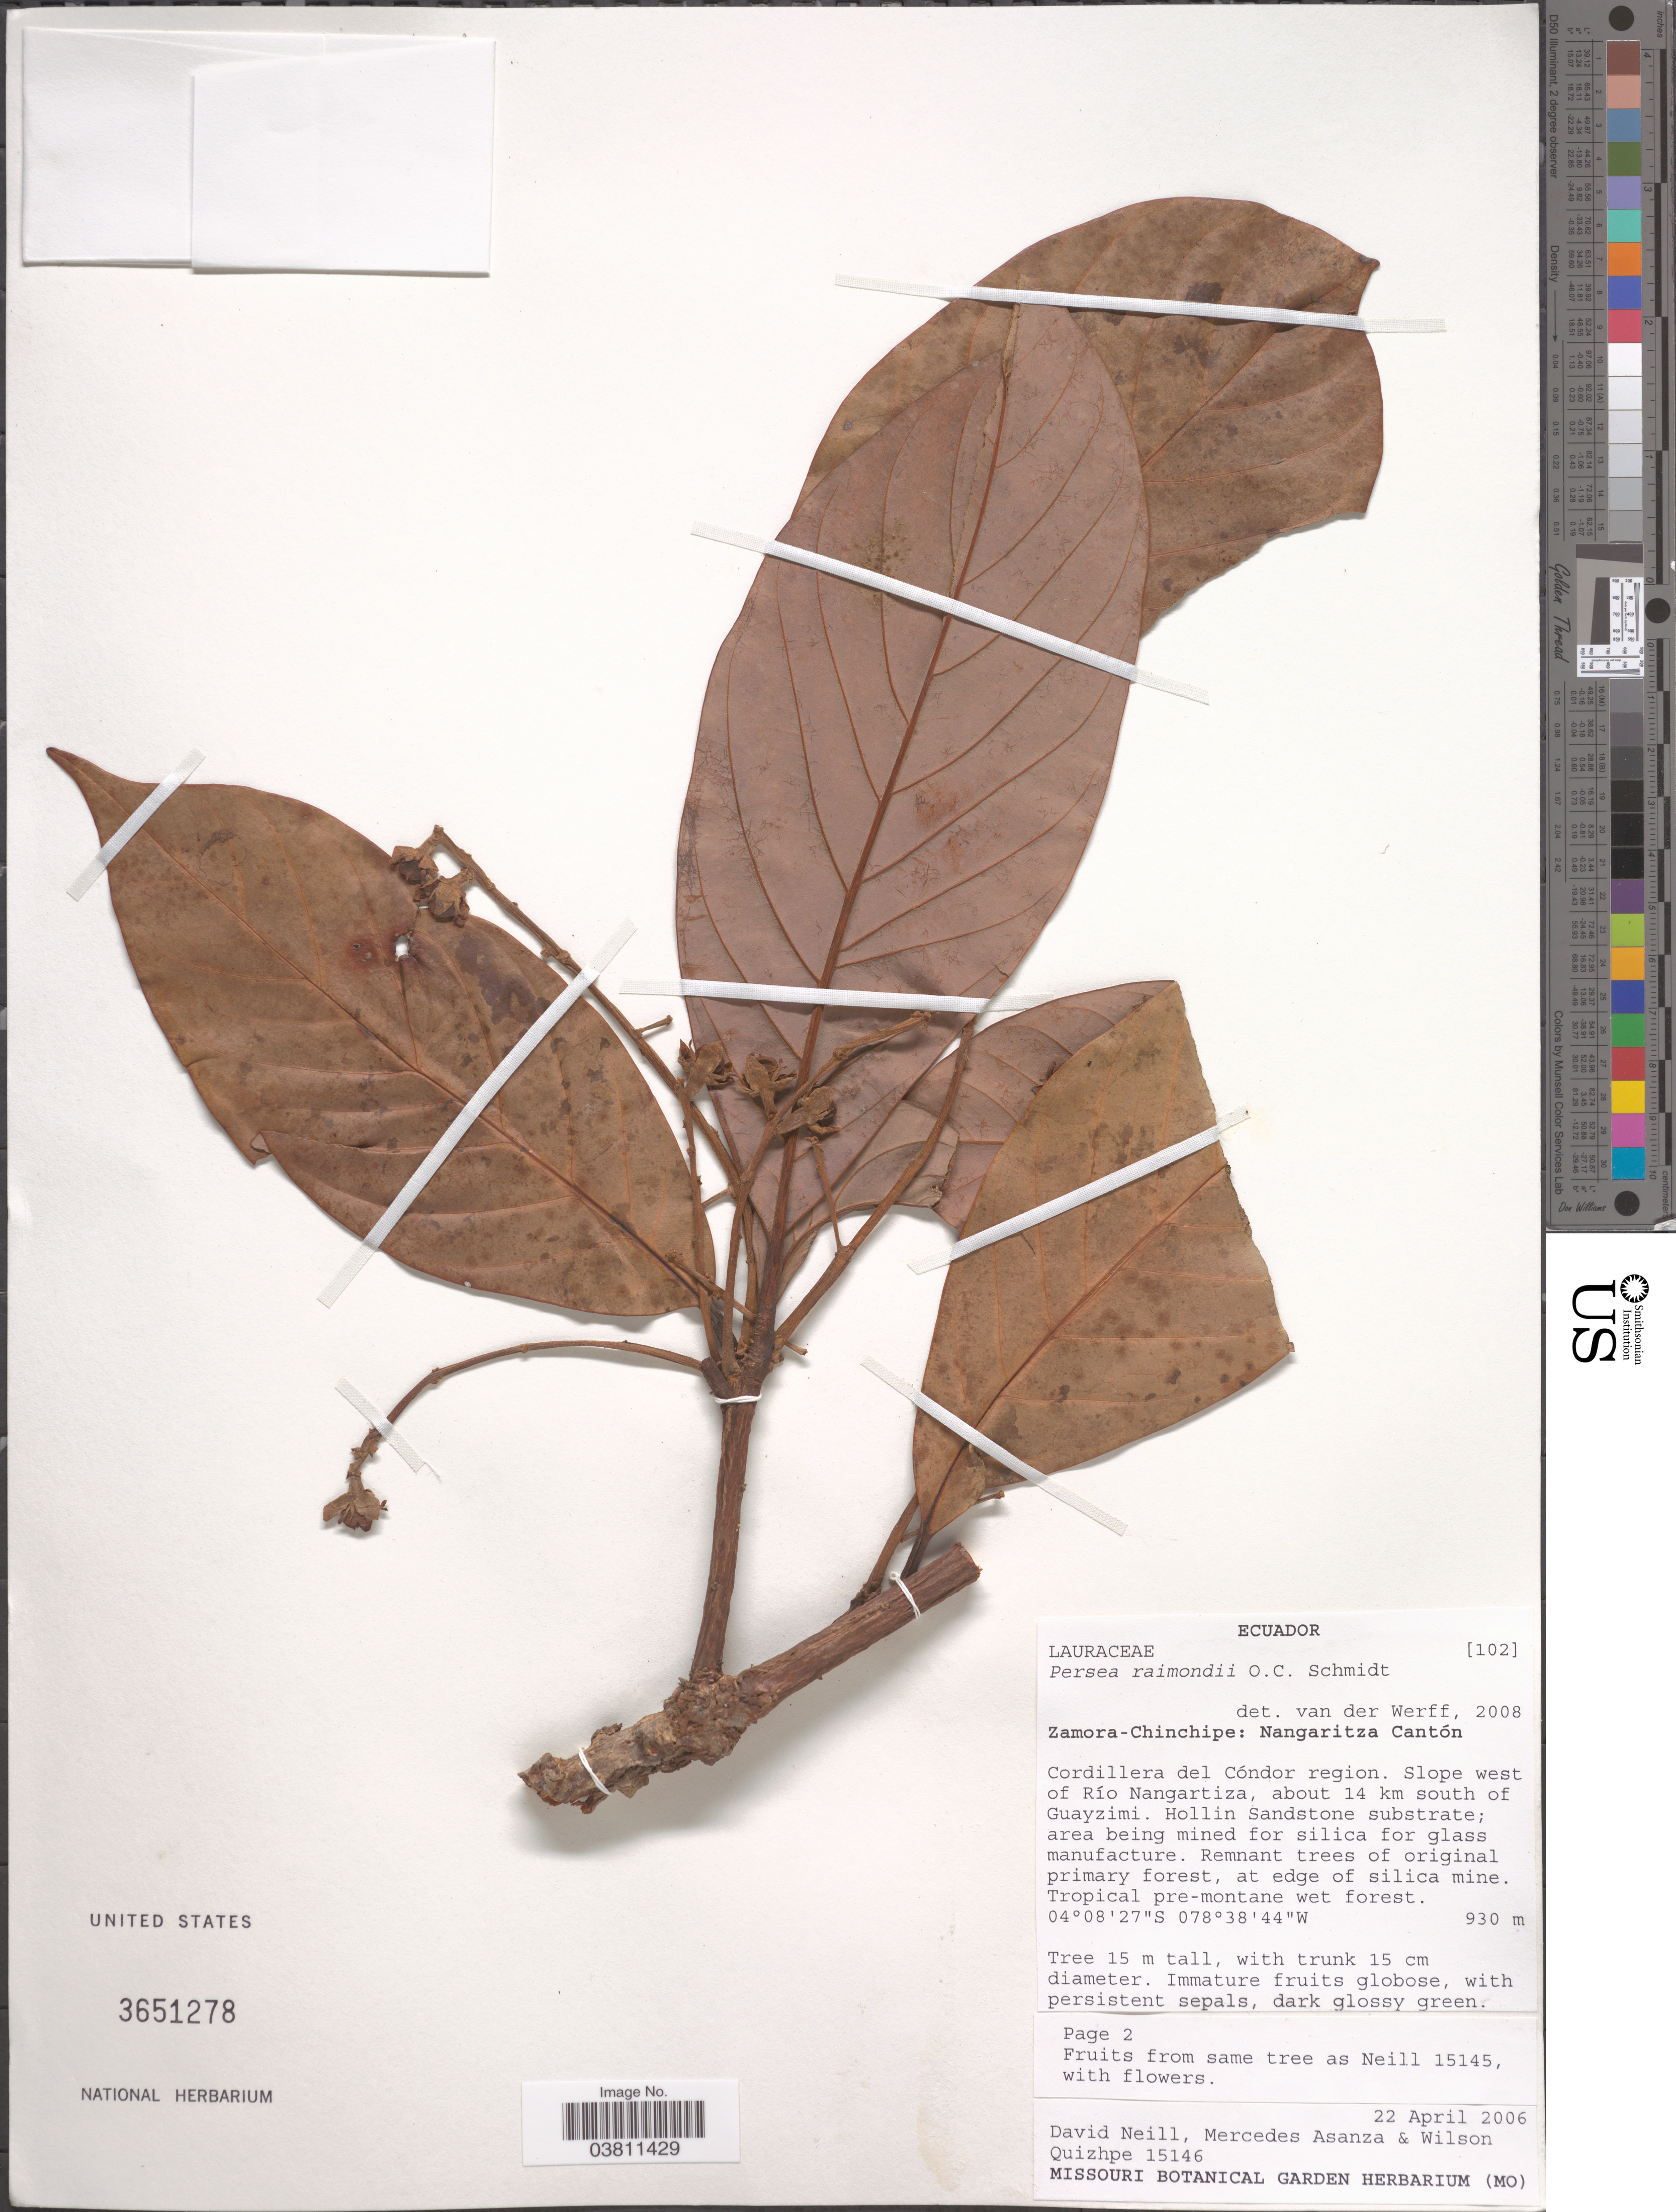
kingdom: Plantae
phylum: Tracheophyta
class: Magnoliopsida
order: Laurales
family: Lauraceae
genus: Persea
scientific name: Persea raimondii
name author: O.C. Schmidt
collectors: D. Neill, M. Asanza & W. Quizhpe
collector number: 15146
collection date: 2006-04-22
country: Ecuador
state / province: Zamora-Chinchipe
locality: Nangaritza Cantón. Cordillera del Cóndor region. Slope west of Río Nangartiza, about 14 km south of Guayzimi. Hollin Sandstone substrate; area being mined for silica for glass manufacture.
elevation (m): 930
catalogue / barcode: US 3651278